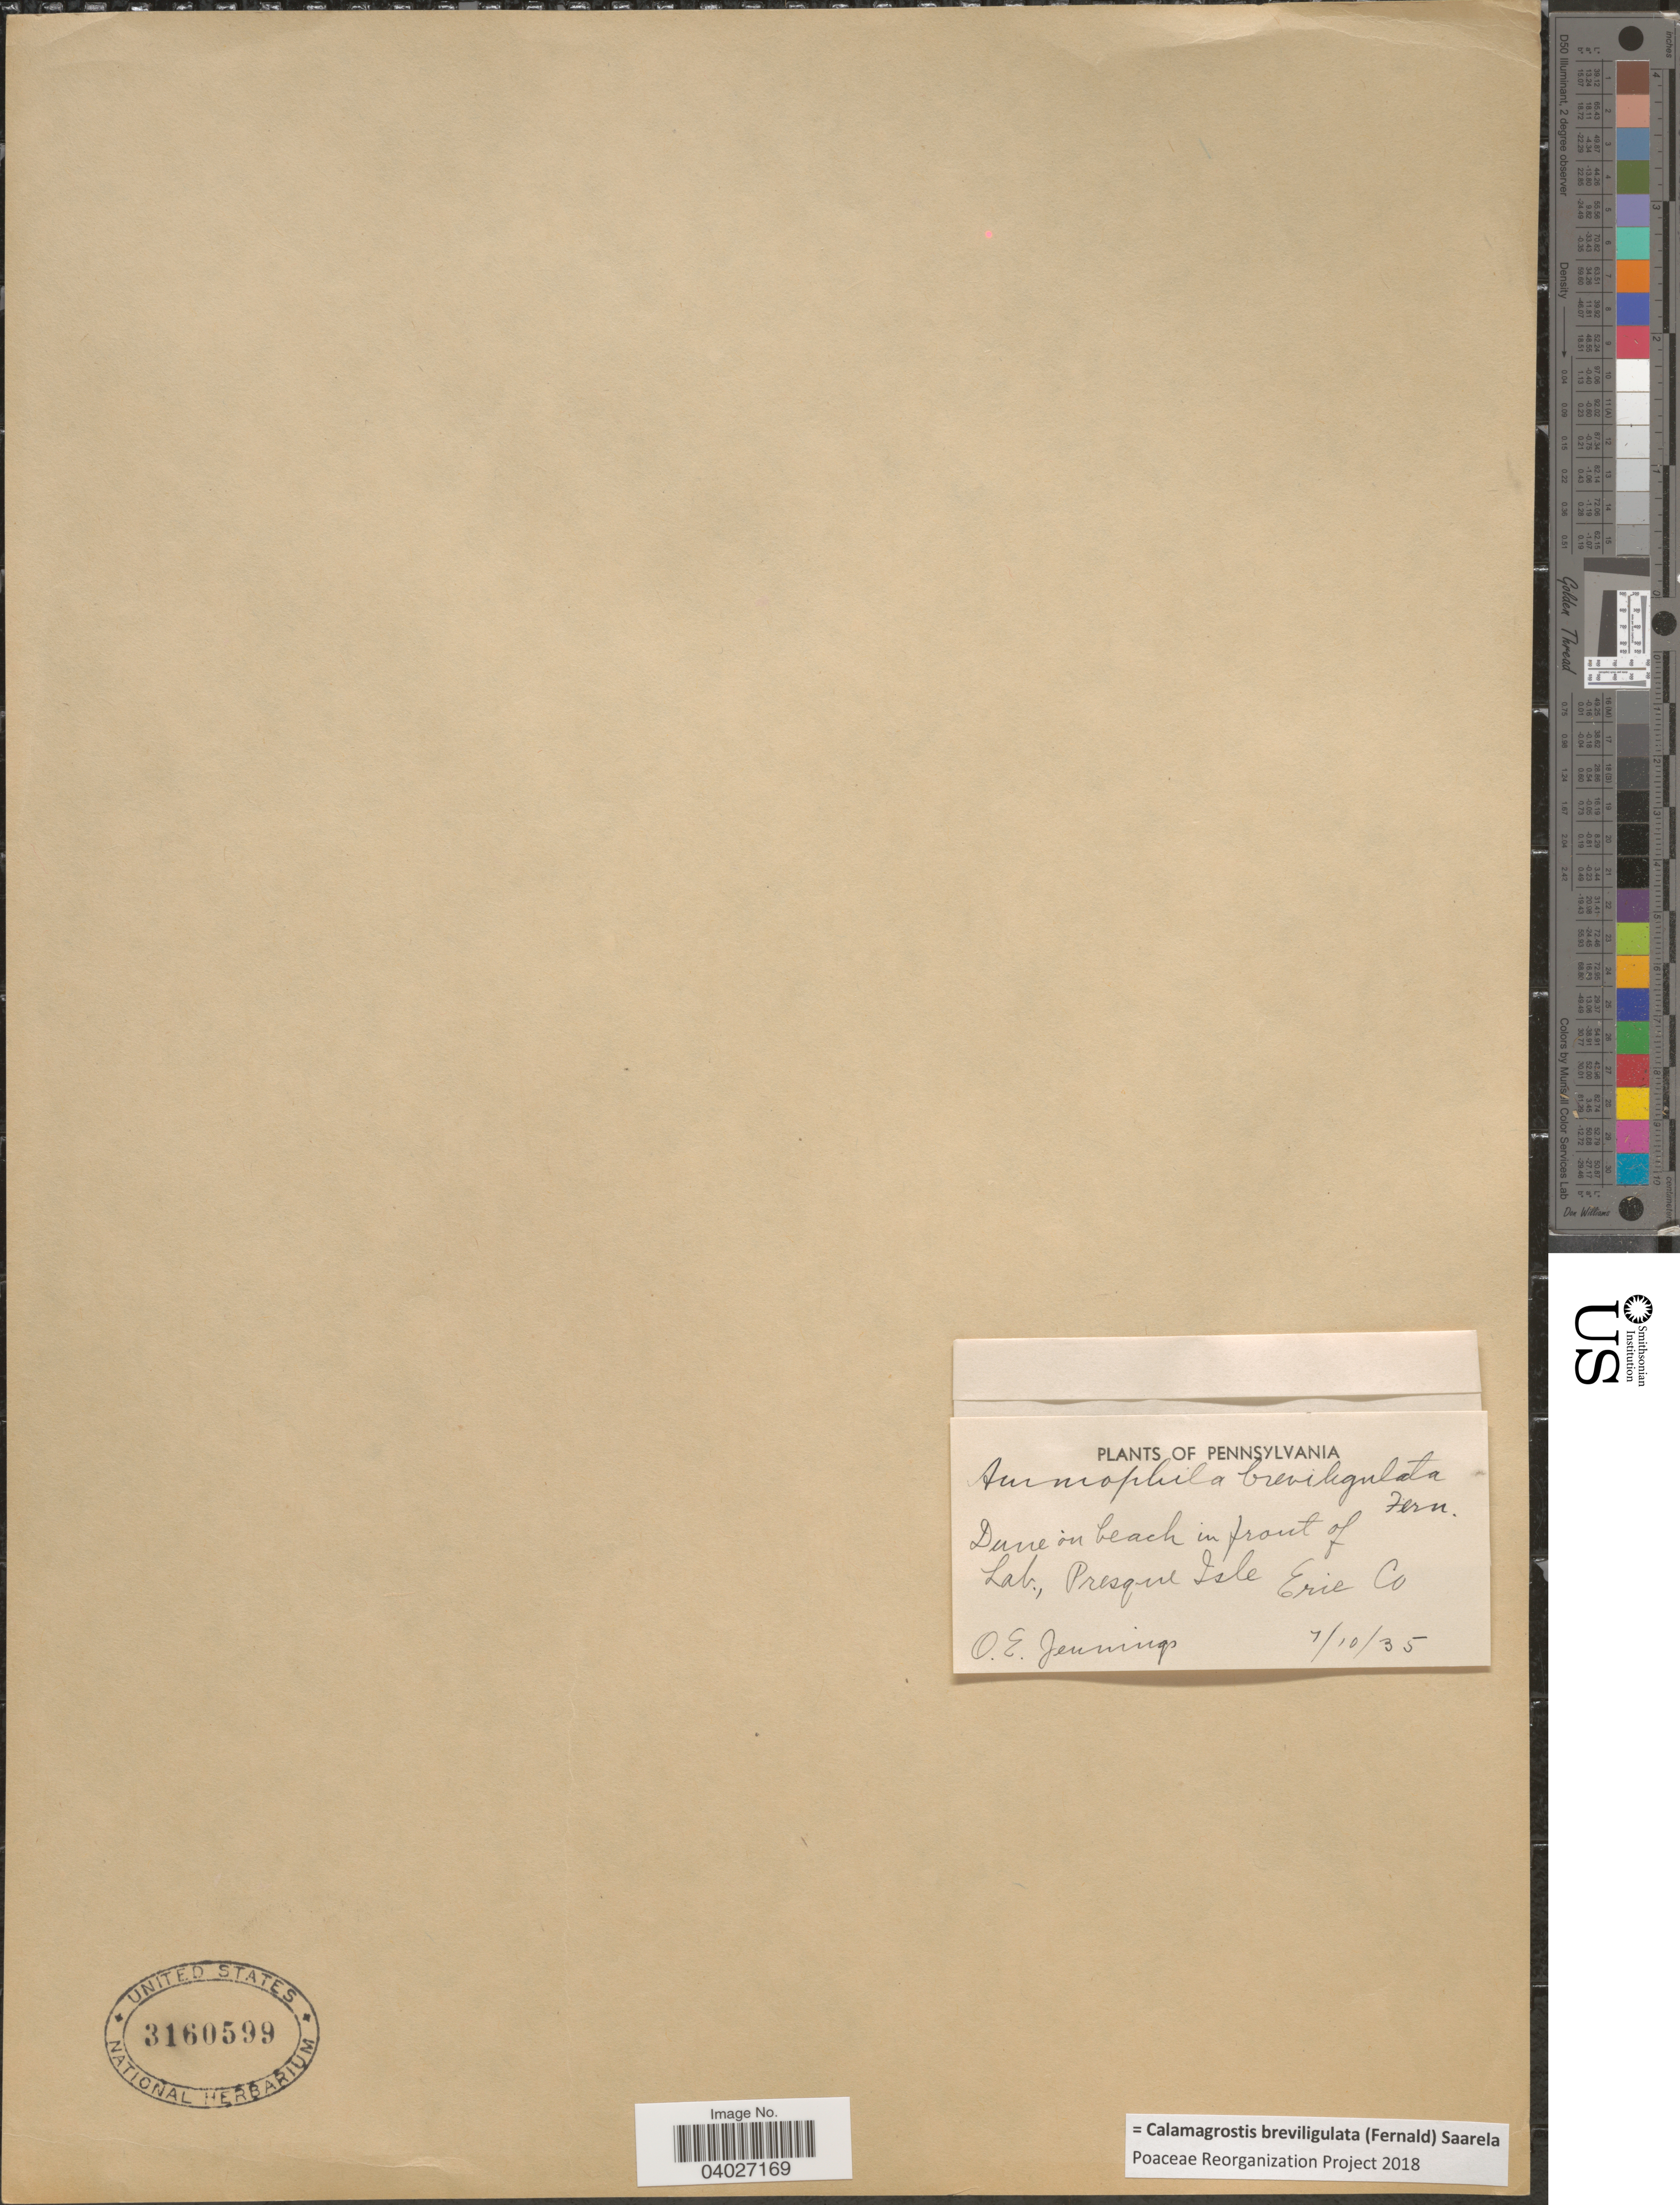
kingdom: Plantae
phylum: Tracheophyta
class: Liliopsida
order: Poales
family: Poaceae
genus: Calamagrostis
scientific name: Calamagrostis breviligulata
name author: (Fernald) Saarela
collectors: O. E. Jennings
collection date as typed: Transcribed d/m/y: 10/7/35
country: United States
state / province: Pennsylvania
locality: Dune in beach in front of Lab., Presque Isle. Erie Co.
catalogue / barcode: US 3160599